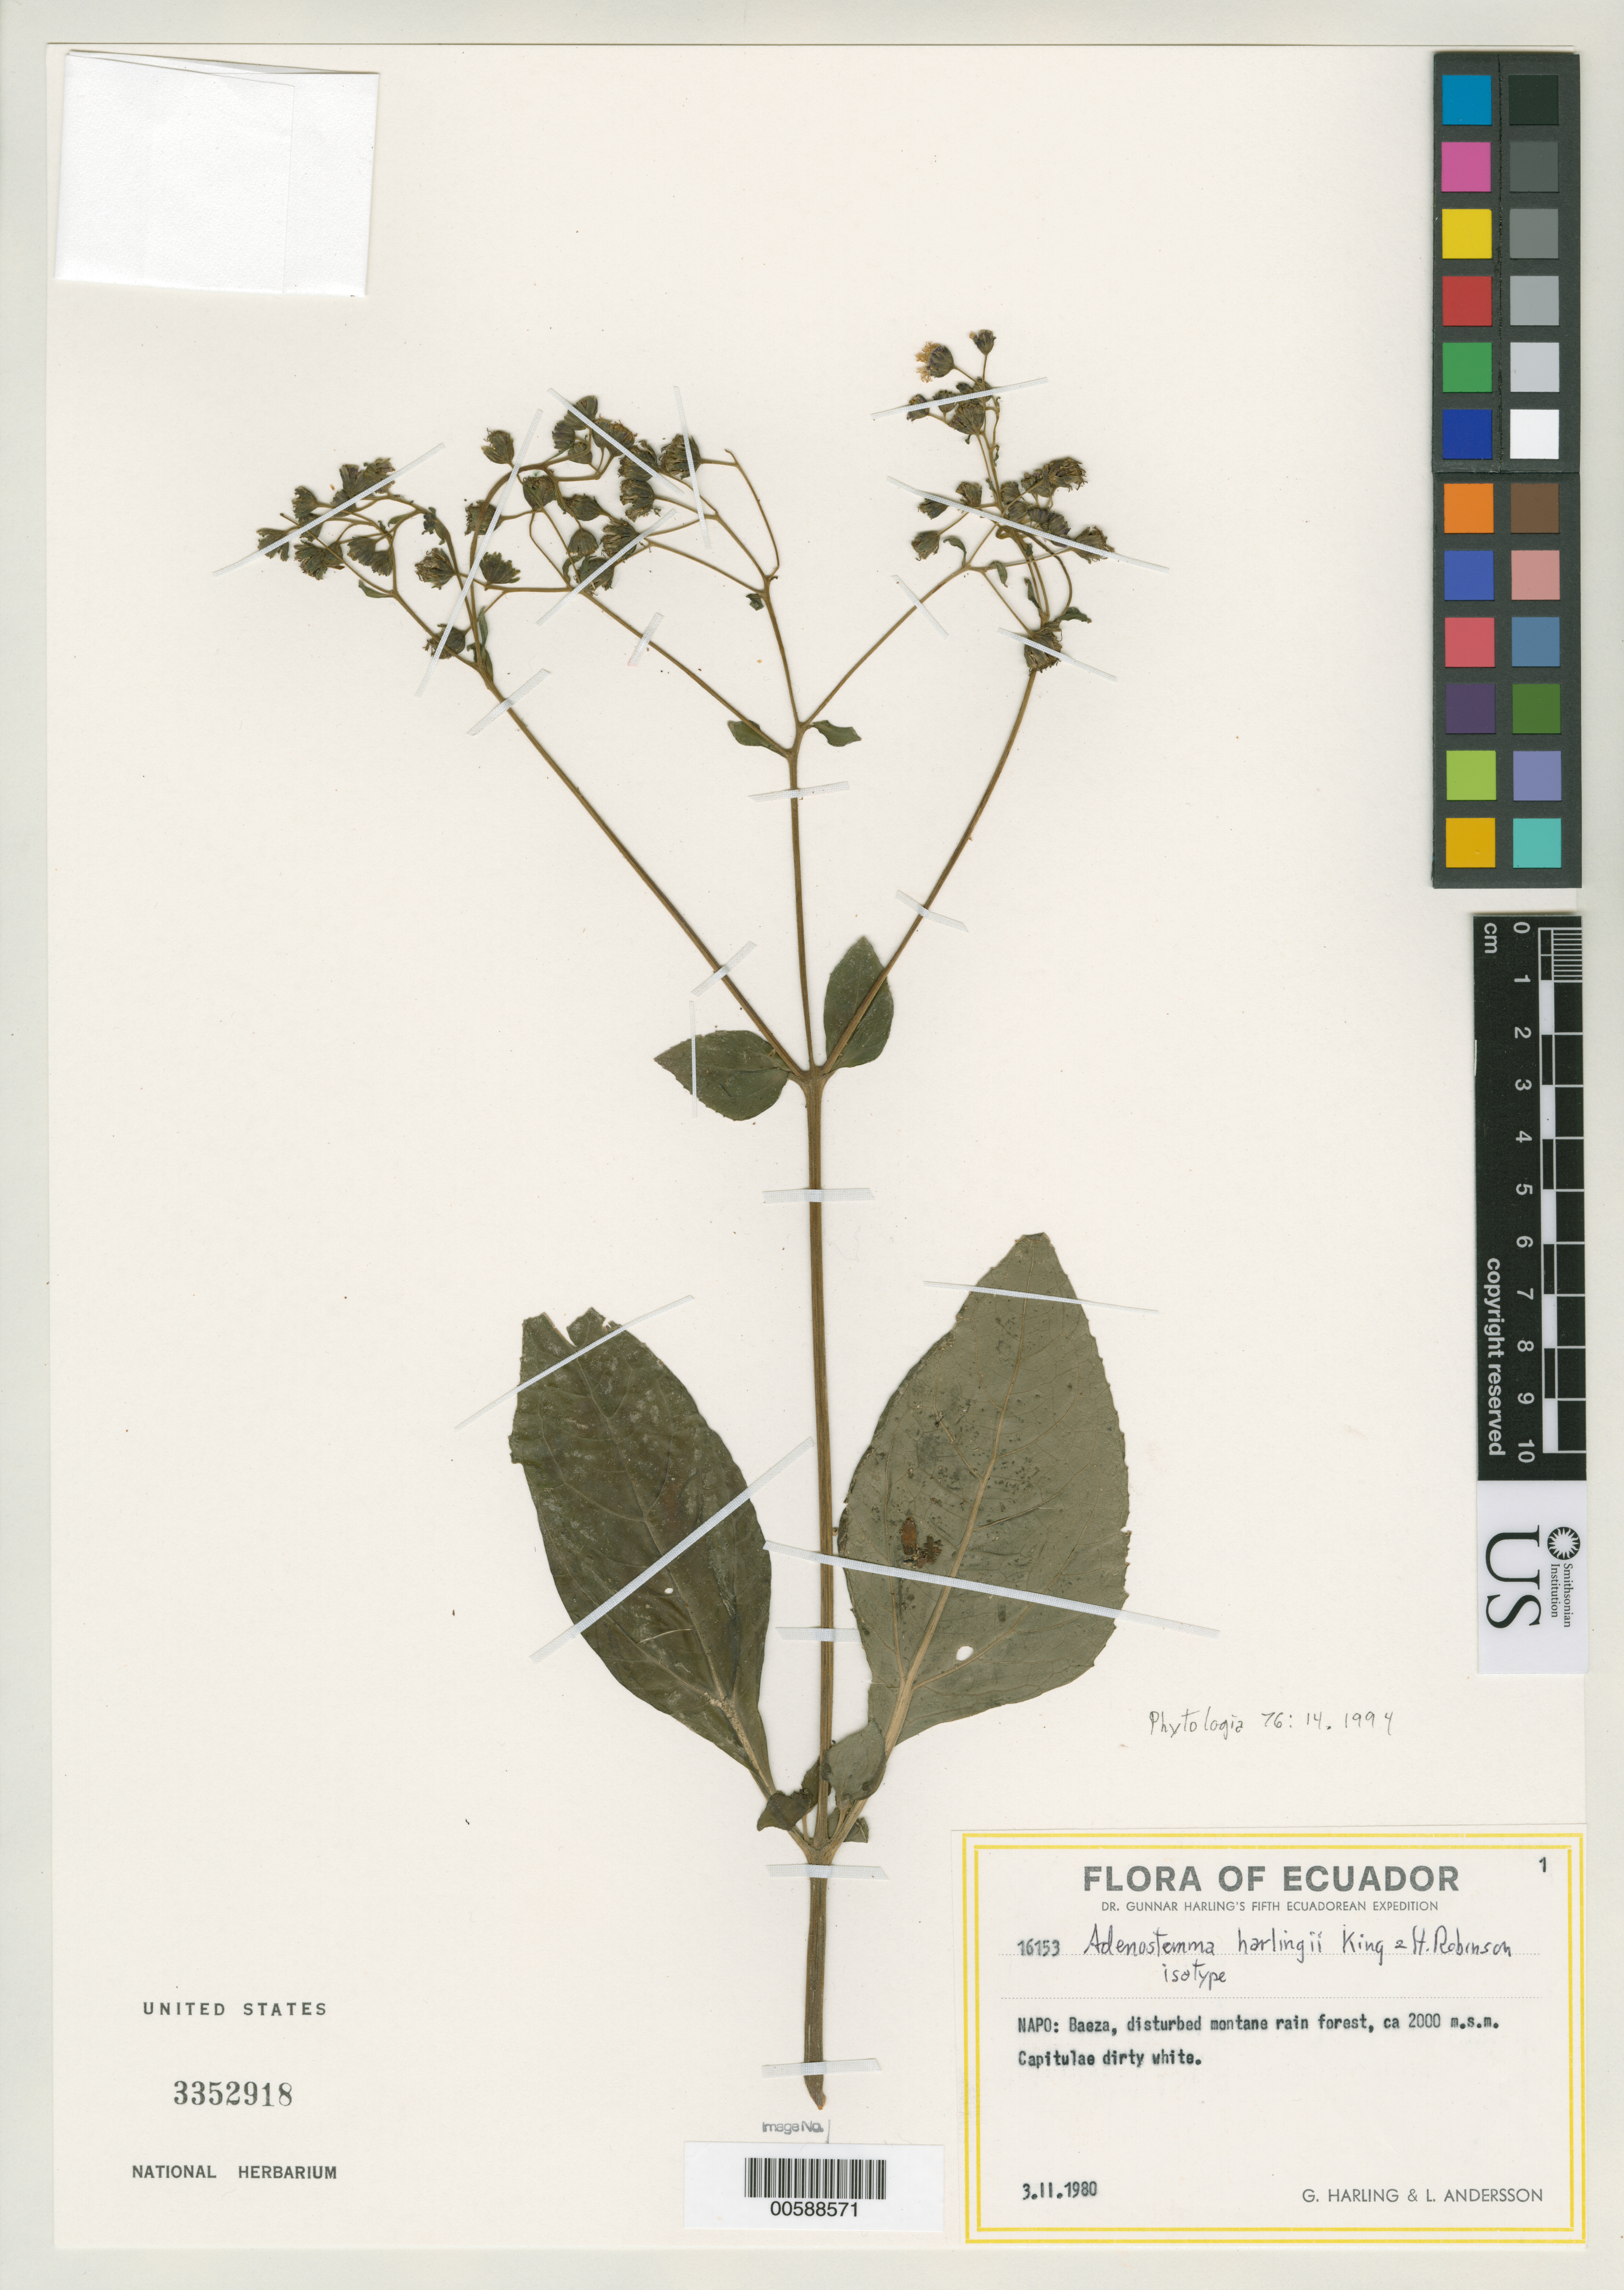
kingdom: Plantae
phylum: Tracheophyta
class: Magnoliopsida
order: Asterales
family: Asteraceae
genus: Adenostemma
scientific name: Adenostemma harlingii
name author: R.M. King & H. Rob.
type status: Isotype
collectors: G. Harling & L. Andersson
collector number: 16153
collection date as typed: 03 Feb 1980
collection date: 1980-02-03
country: Ecuador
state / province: Napo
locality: Baeza, disturbed montaNErain forest.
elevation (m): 2000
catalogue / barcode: US 3352918